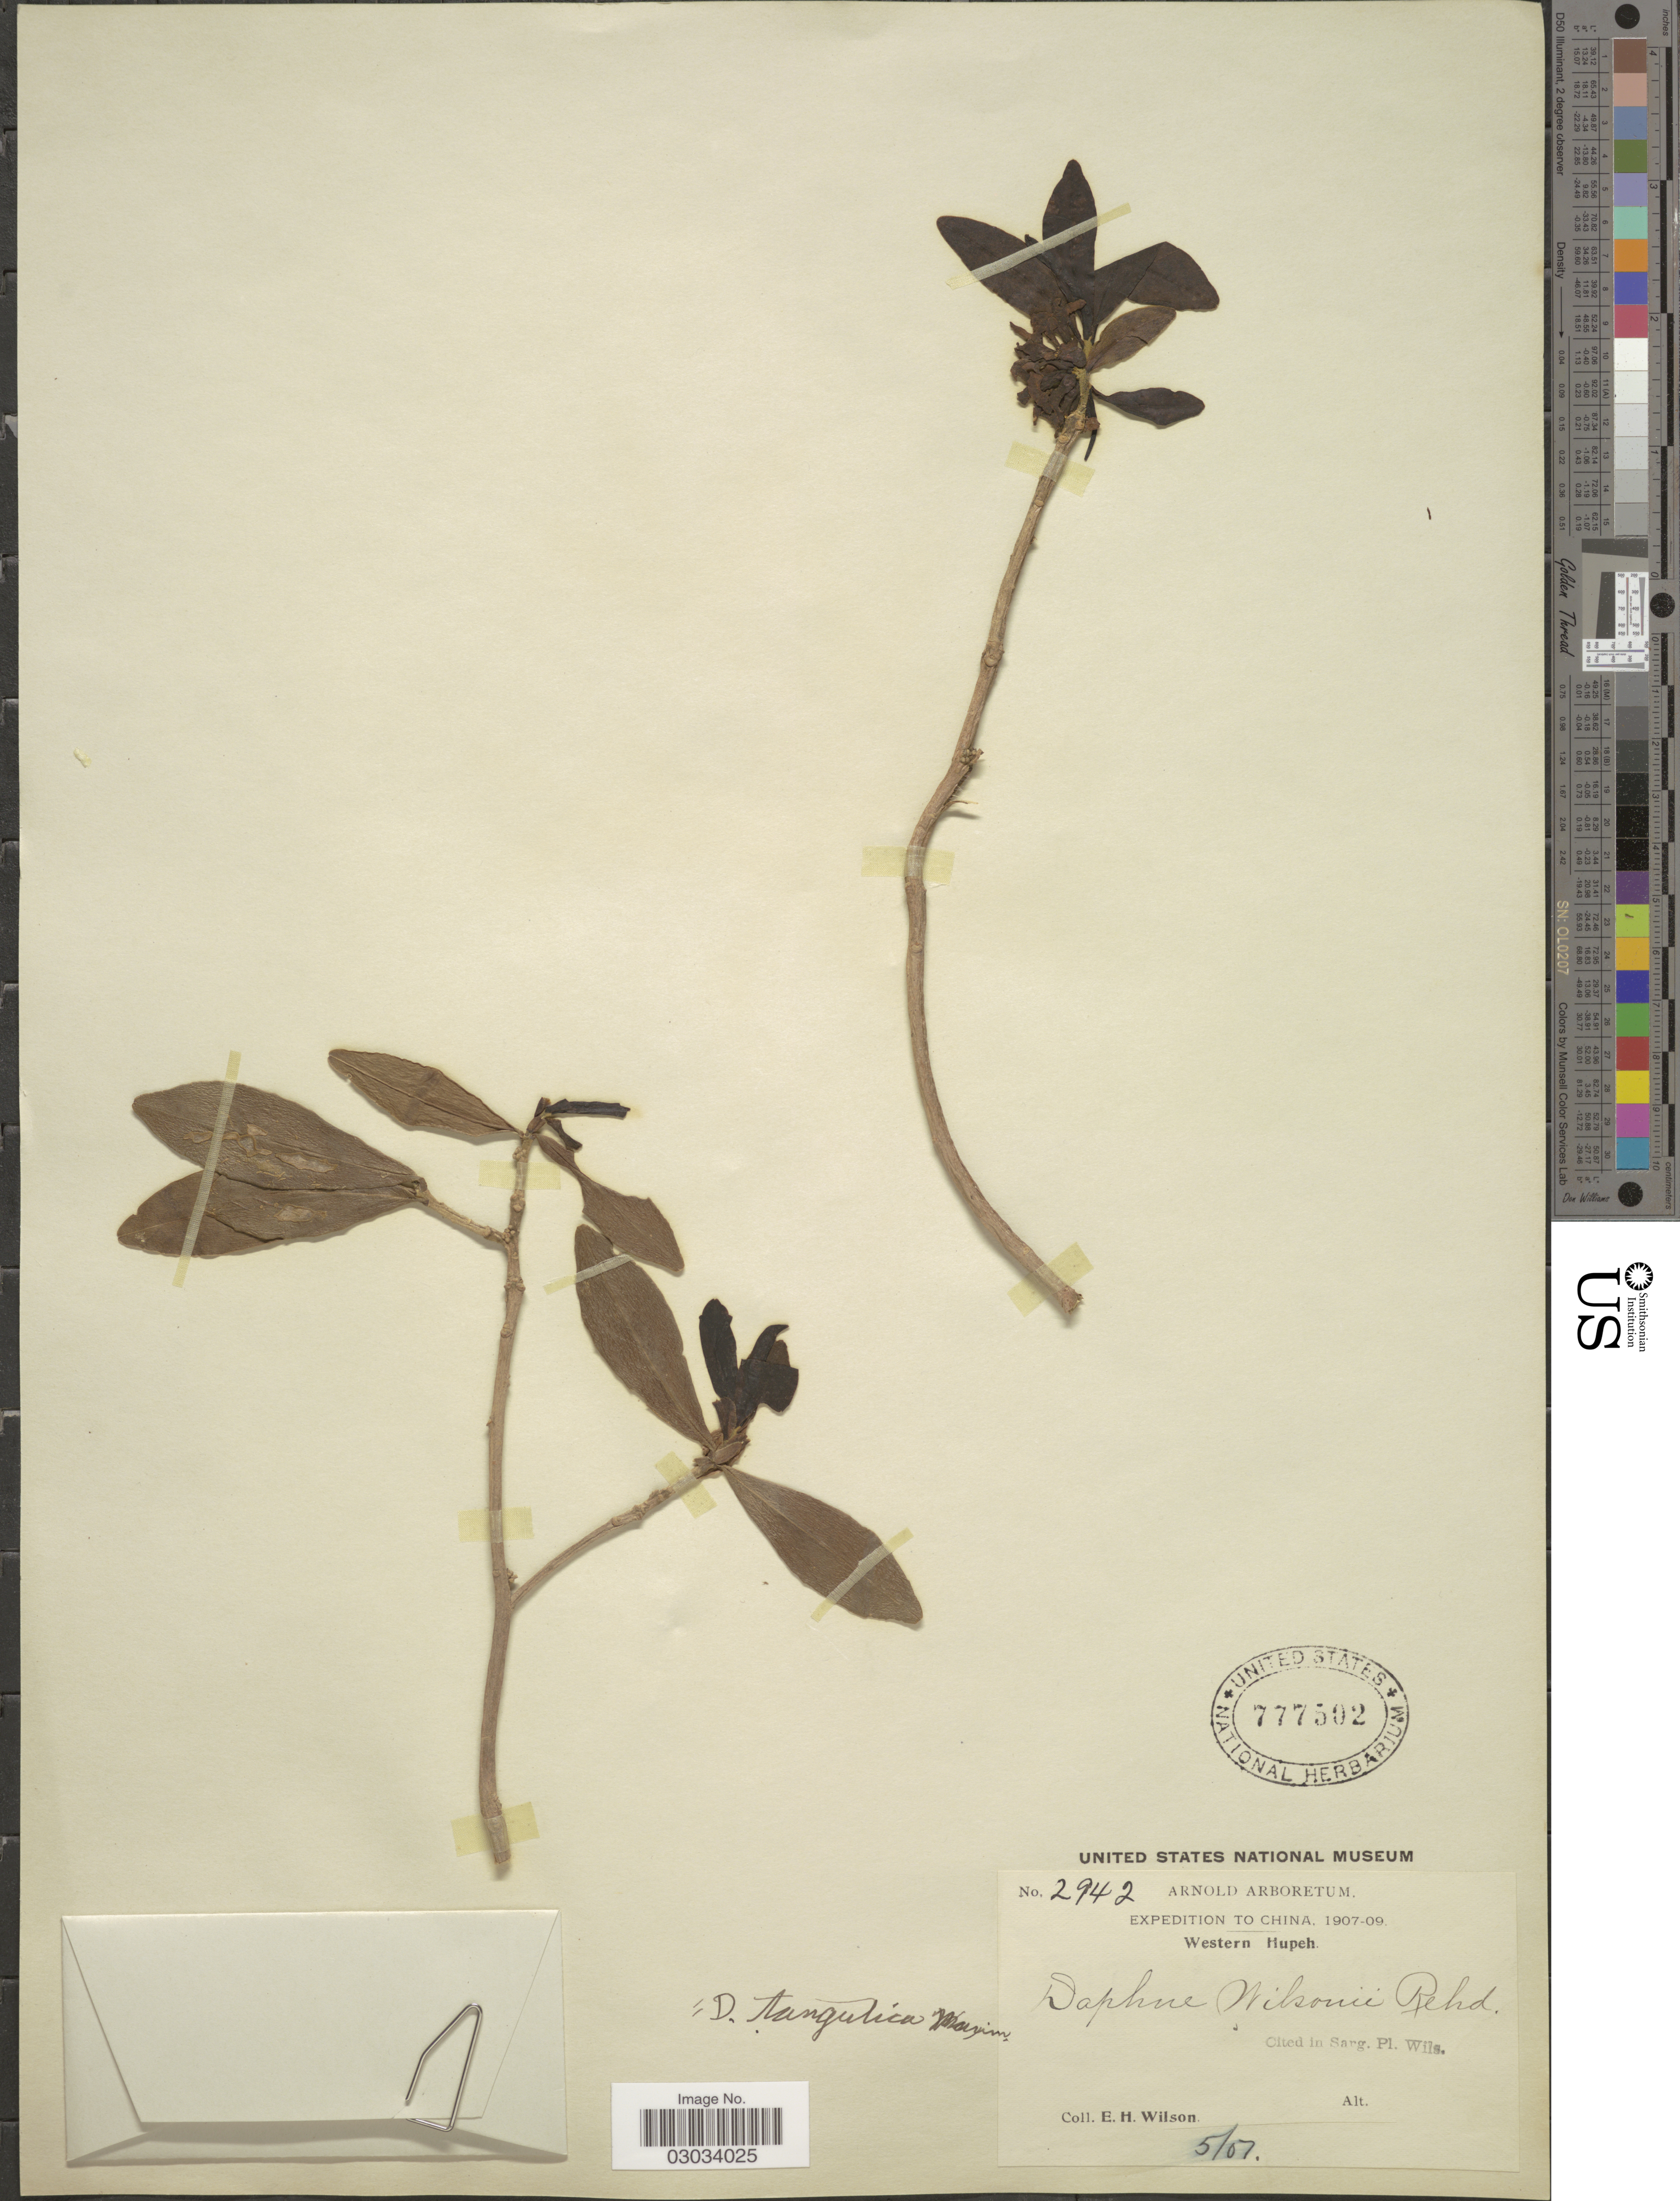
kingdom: Plantae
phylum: Tracheophyta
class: Magnoliopsida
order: Malvales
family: Thymelaeaceae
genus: Daphne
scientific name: Daphne tangutica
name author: Maxim.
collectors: E. Wilson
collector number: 2942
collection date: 1907-05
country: China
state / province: Hubei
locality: Western Hupeh.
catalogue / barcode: US 777502